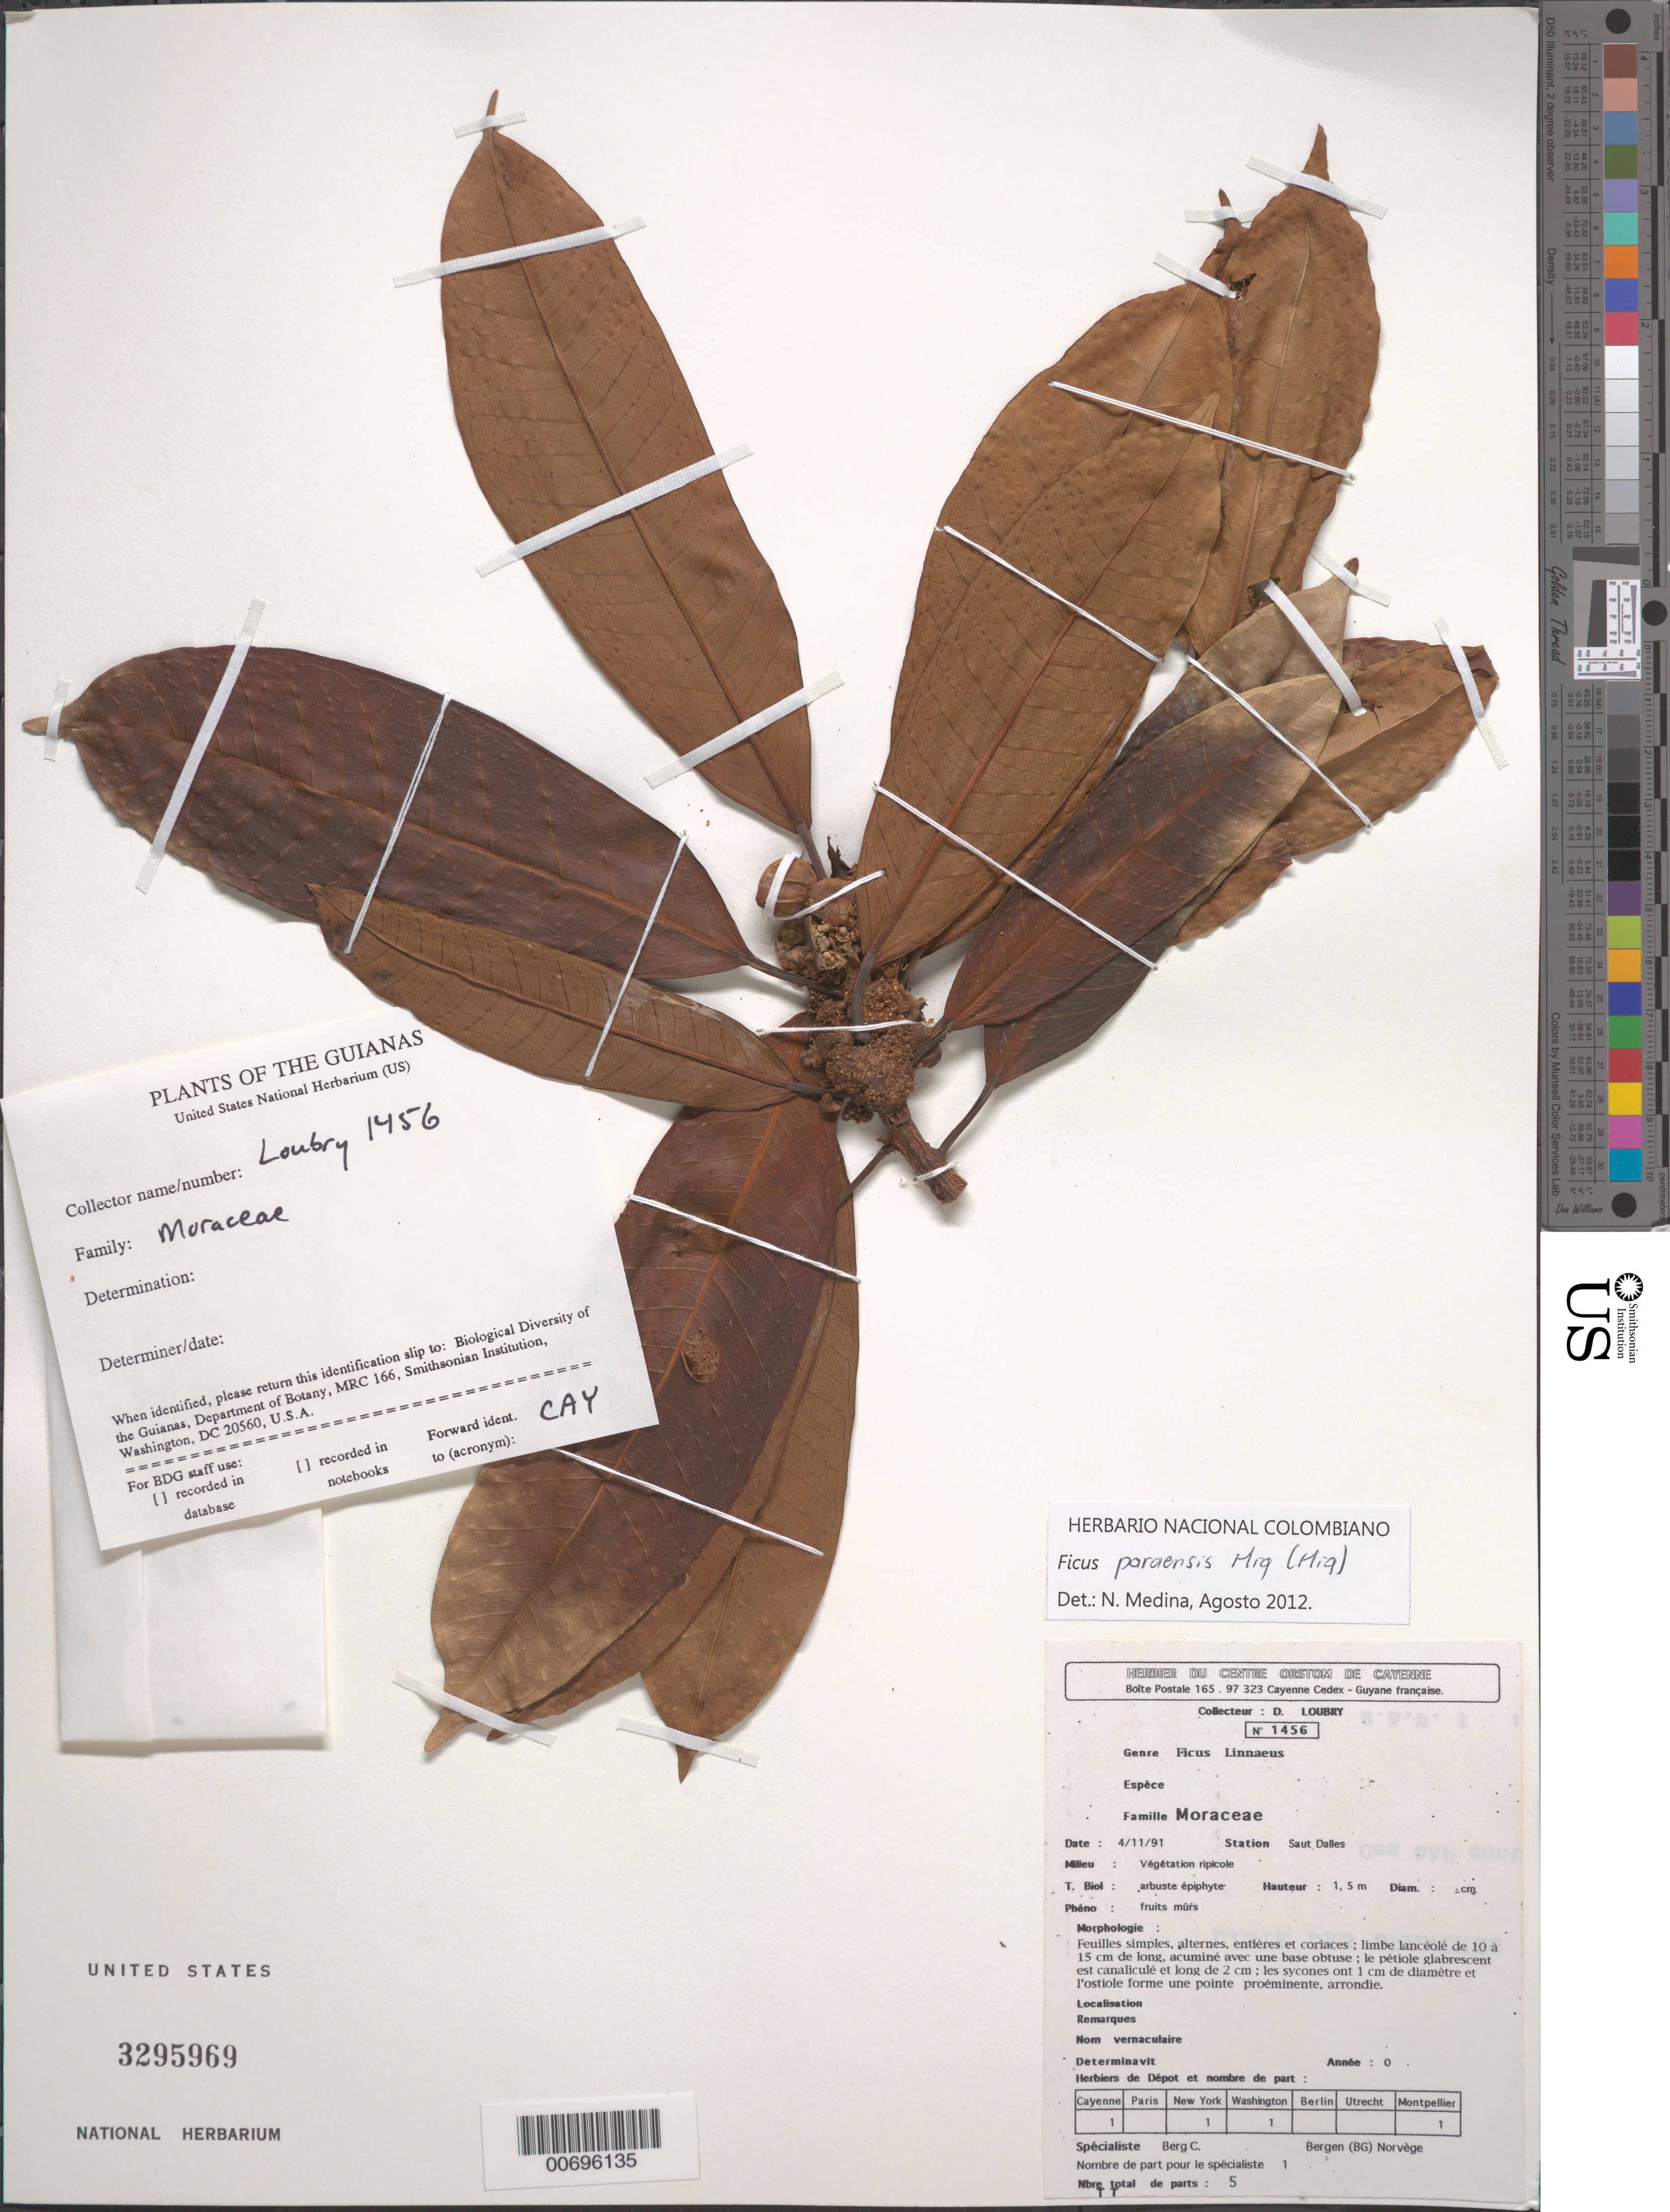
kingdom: Plantae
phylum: Tracheophyta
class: Magnoliopsida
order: Rosales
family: Moraceae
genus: Ficus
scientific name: Ficus paraensis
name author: (Miq.) Miq.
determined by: Medina, N.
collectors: D. Loubry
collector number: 1456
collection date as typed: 4-Nov-91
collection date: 1991-11-04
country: French Guiana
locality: Saut Dalles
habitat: Riparian vegetation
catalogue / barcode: US 3295969